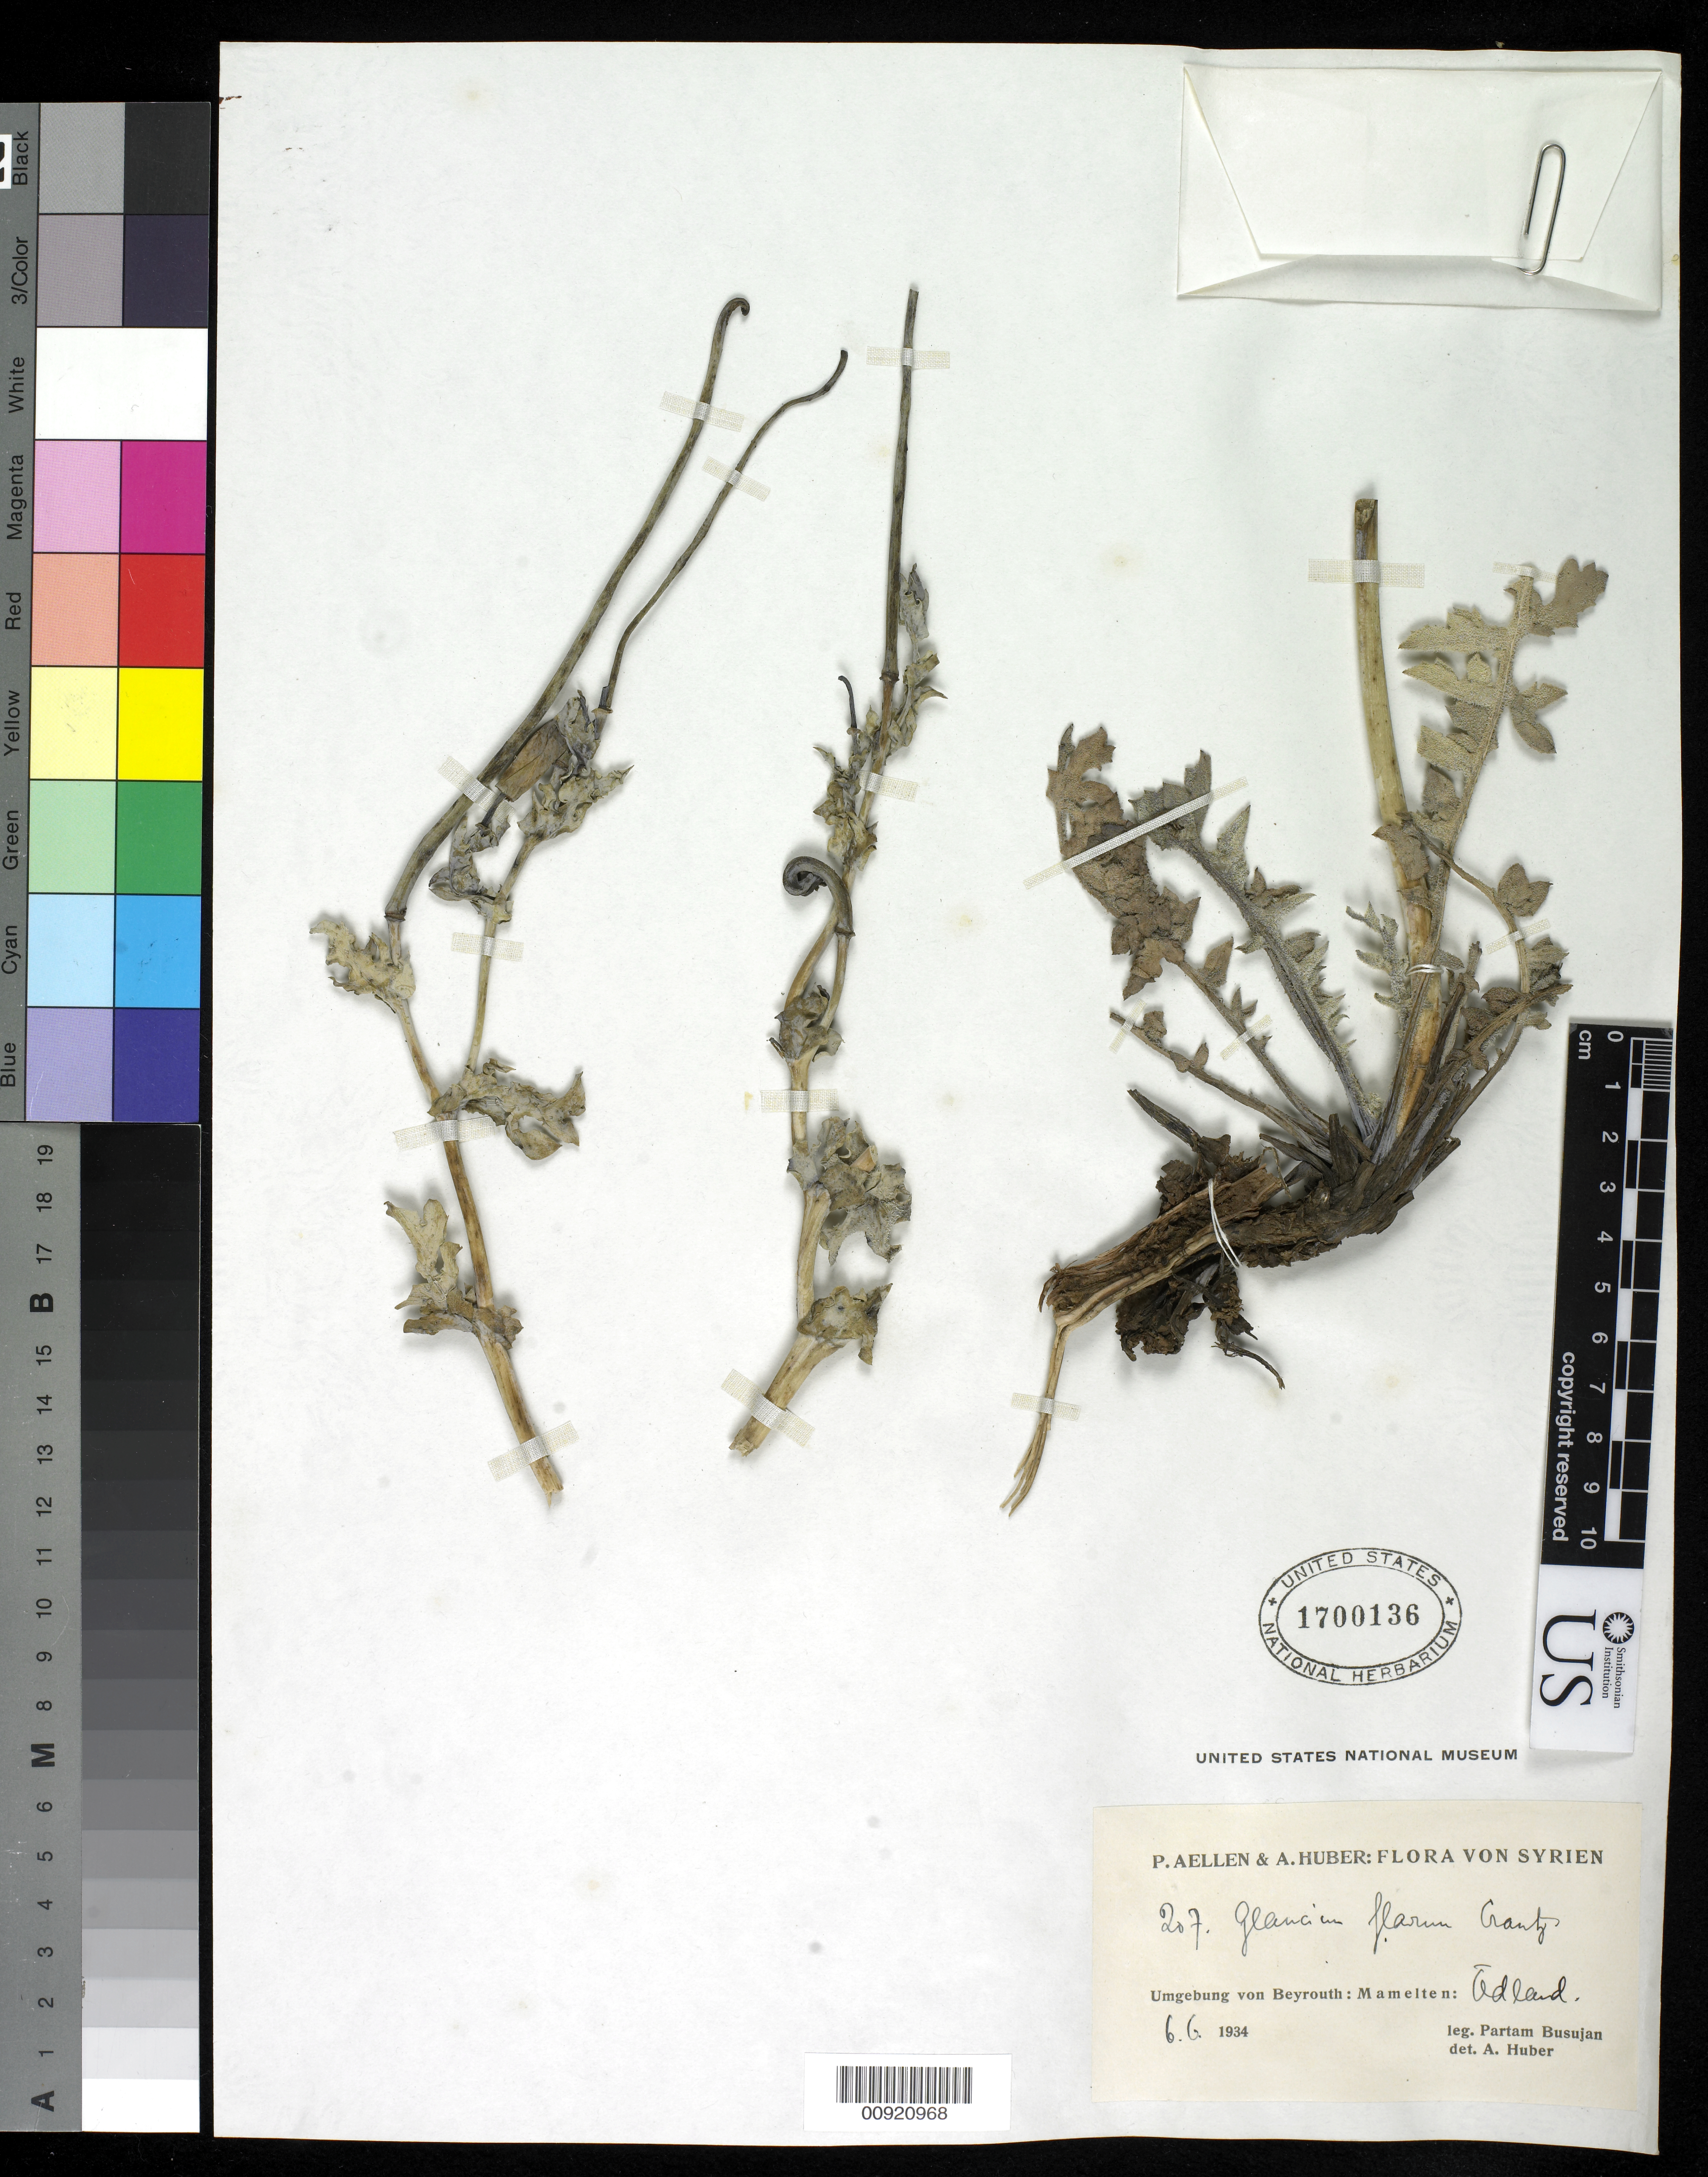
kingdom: Plantae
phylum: Tracheophyta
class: Magnoliopsida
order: Ranunculales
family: Papaveraceae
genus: Glaucium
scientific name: Glaucium flavum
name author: Crantz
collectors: P. Busujan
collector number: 207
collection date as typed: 06 Jun 1934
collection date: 1934-06-06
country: Syria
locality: Umgebung von Beyrouth: Mamelten: Adland.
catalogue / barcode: US 1700136